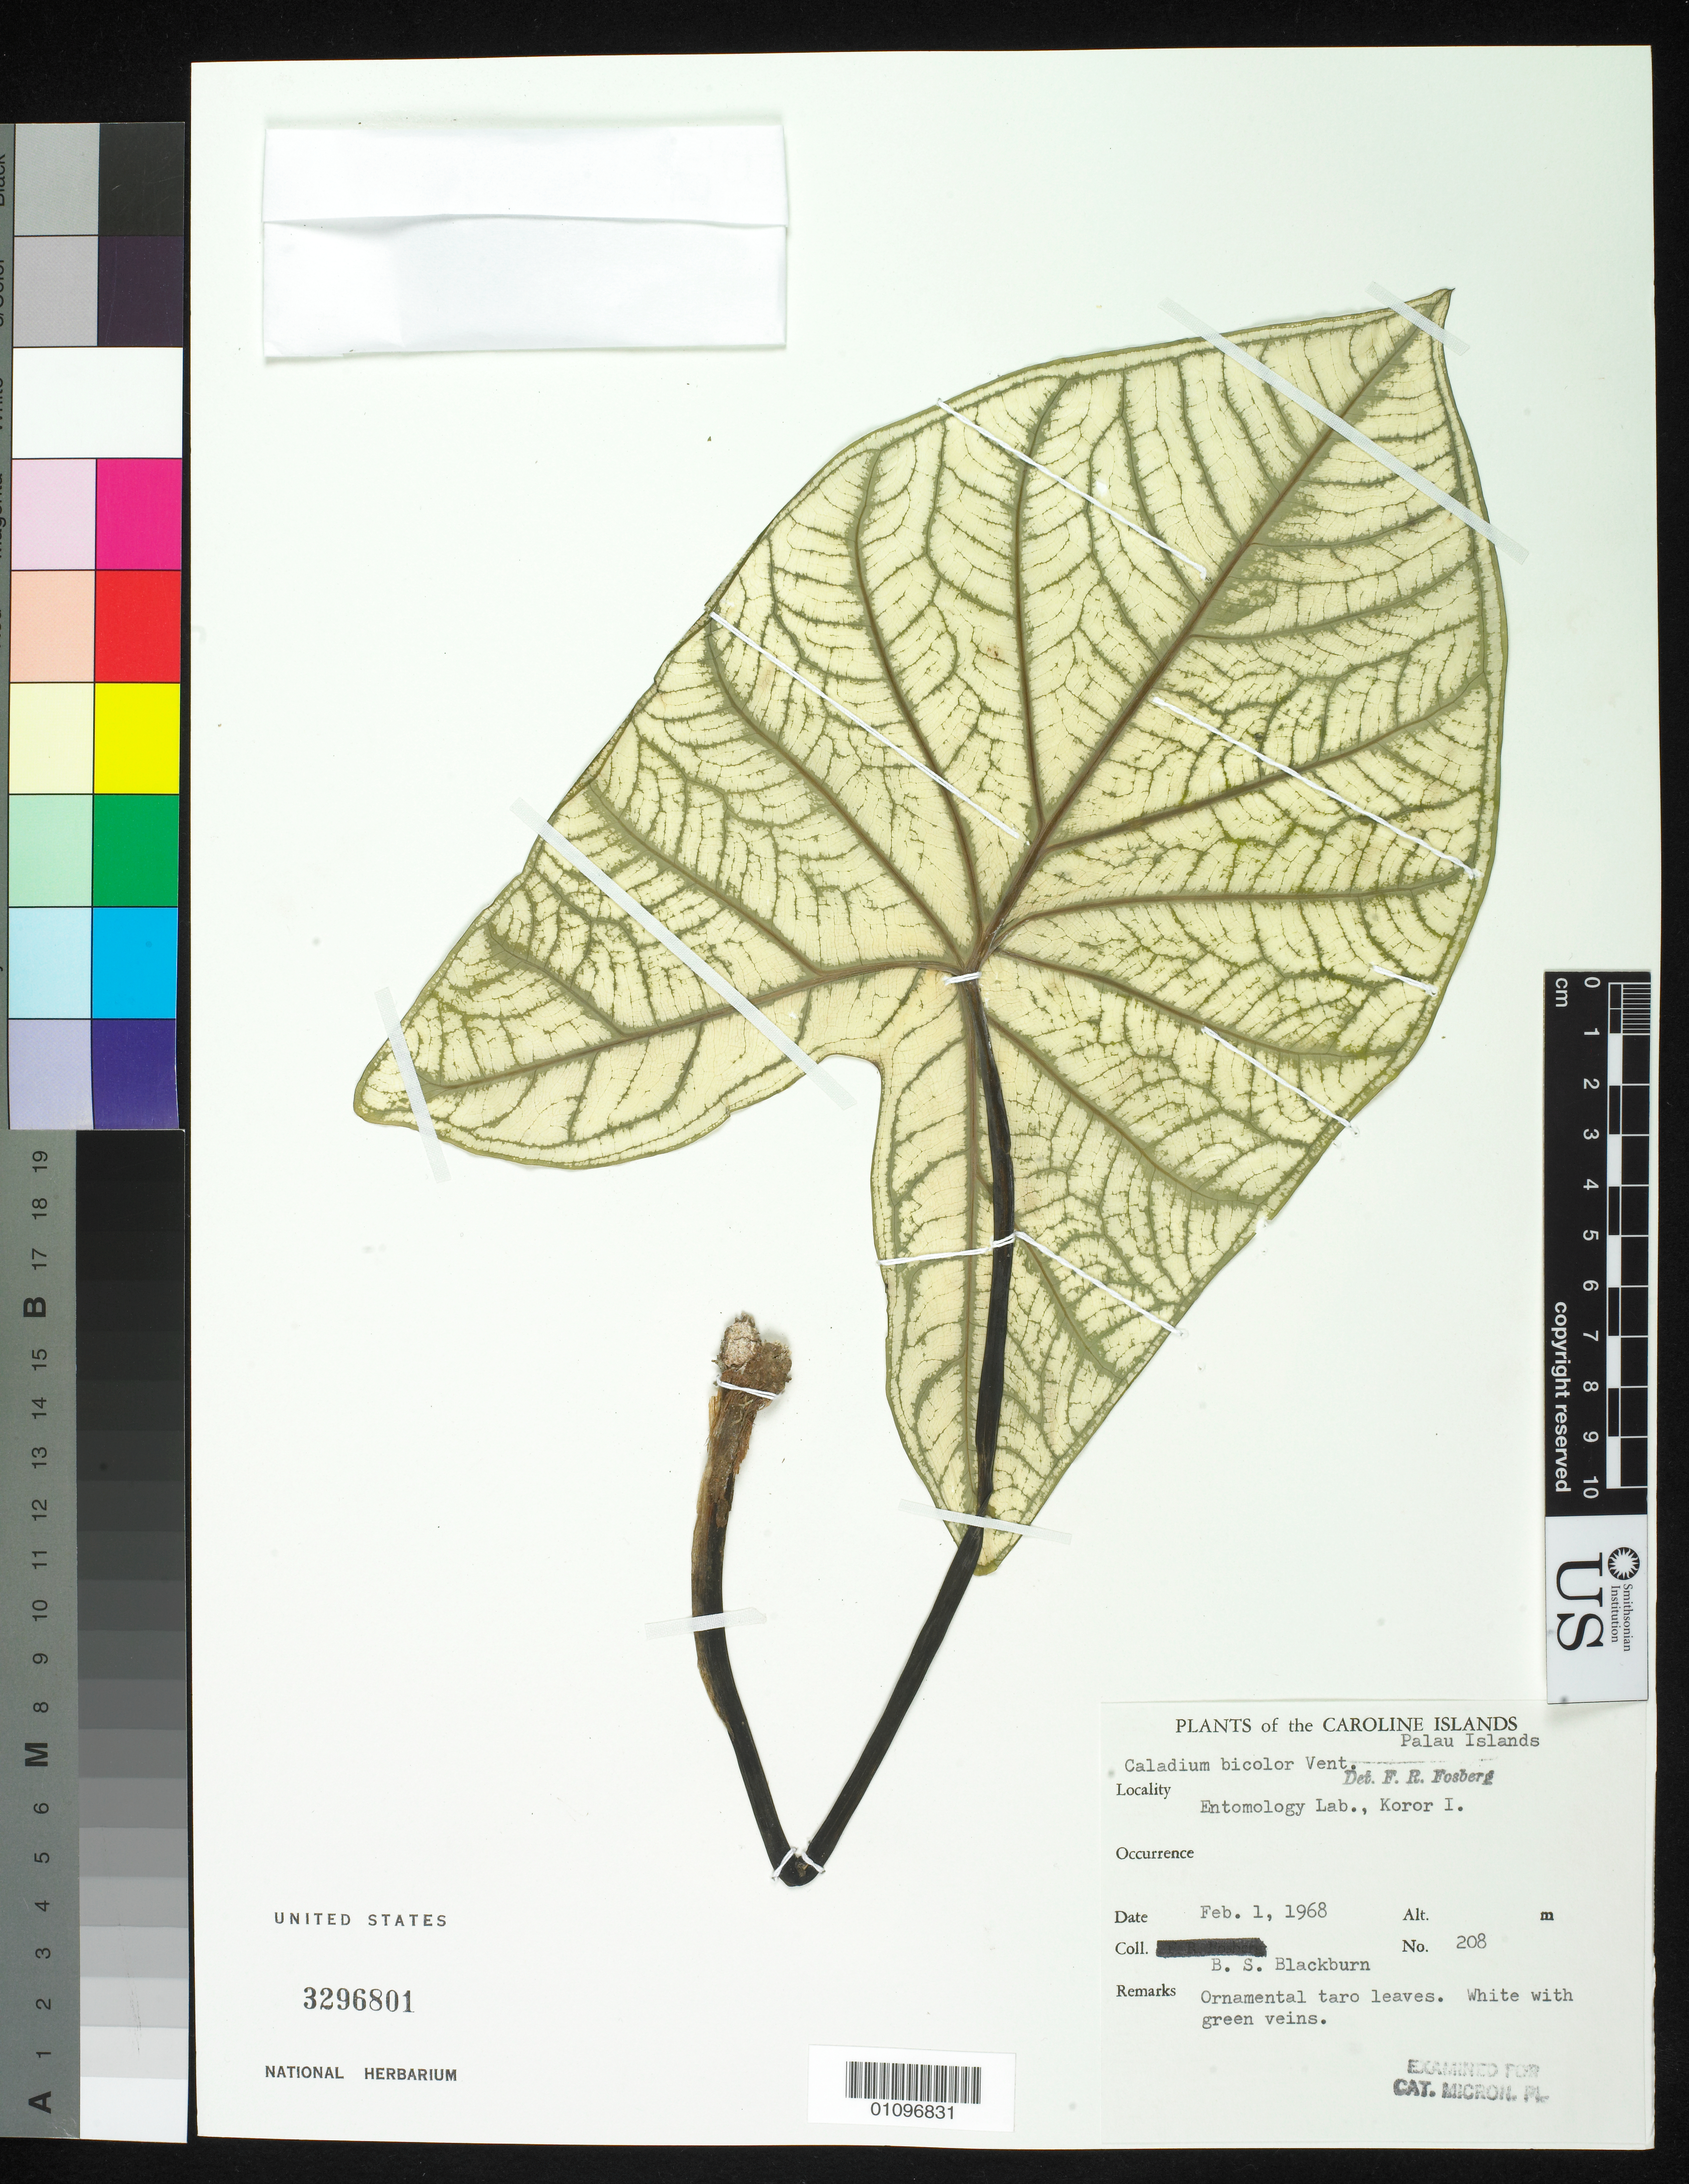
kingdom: Plantae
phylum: Tracheophyta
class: Liliopsida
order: Alismatales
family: Araceae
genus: Caladium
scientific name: Caladium bicolor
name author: (Aiton) Vent.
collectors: B. S. Blackburn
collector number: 208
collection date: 1968-02-01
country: Palau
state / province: Koror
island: Oreor (Koror)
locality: Enymology lab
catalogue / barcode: US 3296801